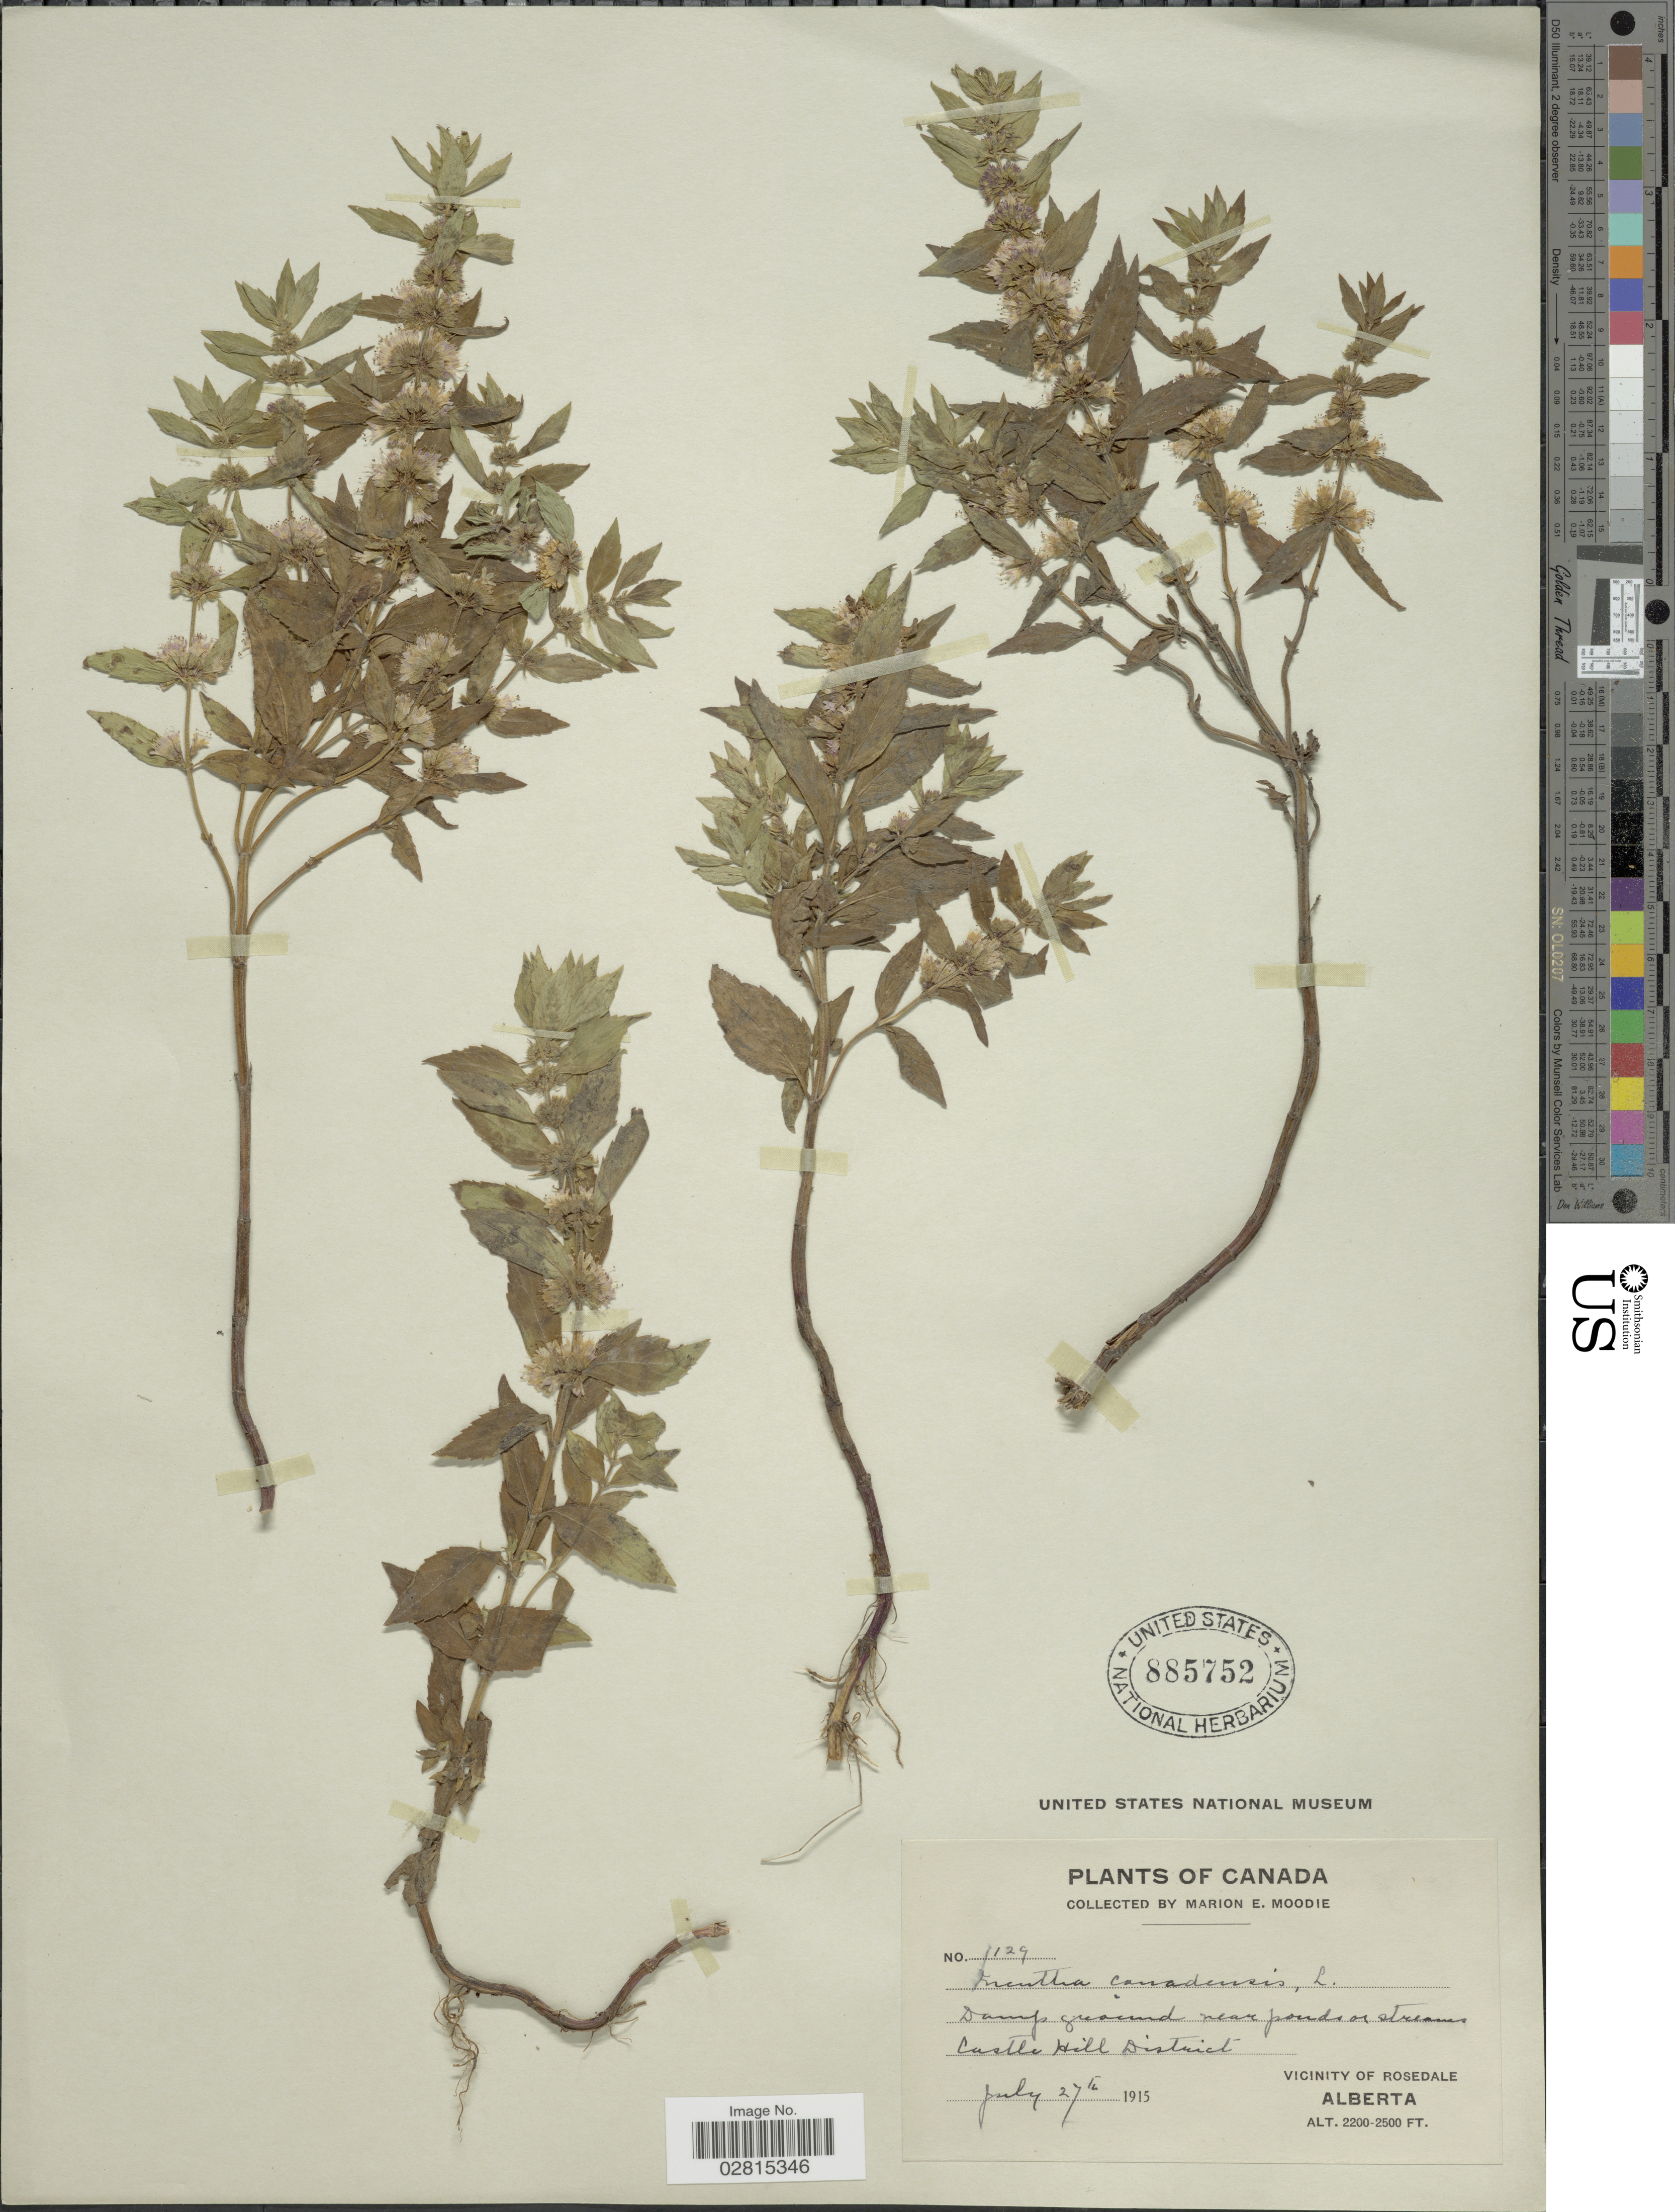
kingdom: Plantae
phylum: Tracheophyta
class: Magnoliopsida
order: Lamiales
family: Lamiaceae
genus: Mentha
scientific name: Mentha canadensis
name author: L.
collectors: M. E. Moodie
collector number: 129*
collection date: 1915-07-27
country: Canada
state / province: Alberta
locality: Castle Hill District. Vicinity of Rosedale.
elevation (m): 671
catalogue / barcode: US 885752